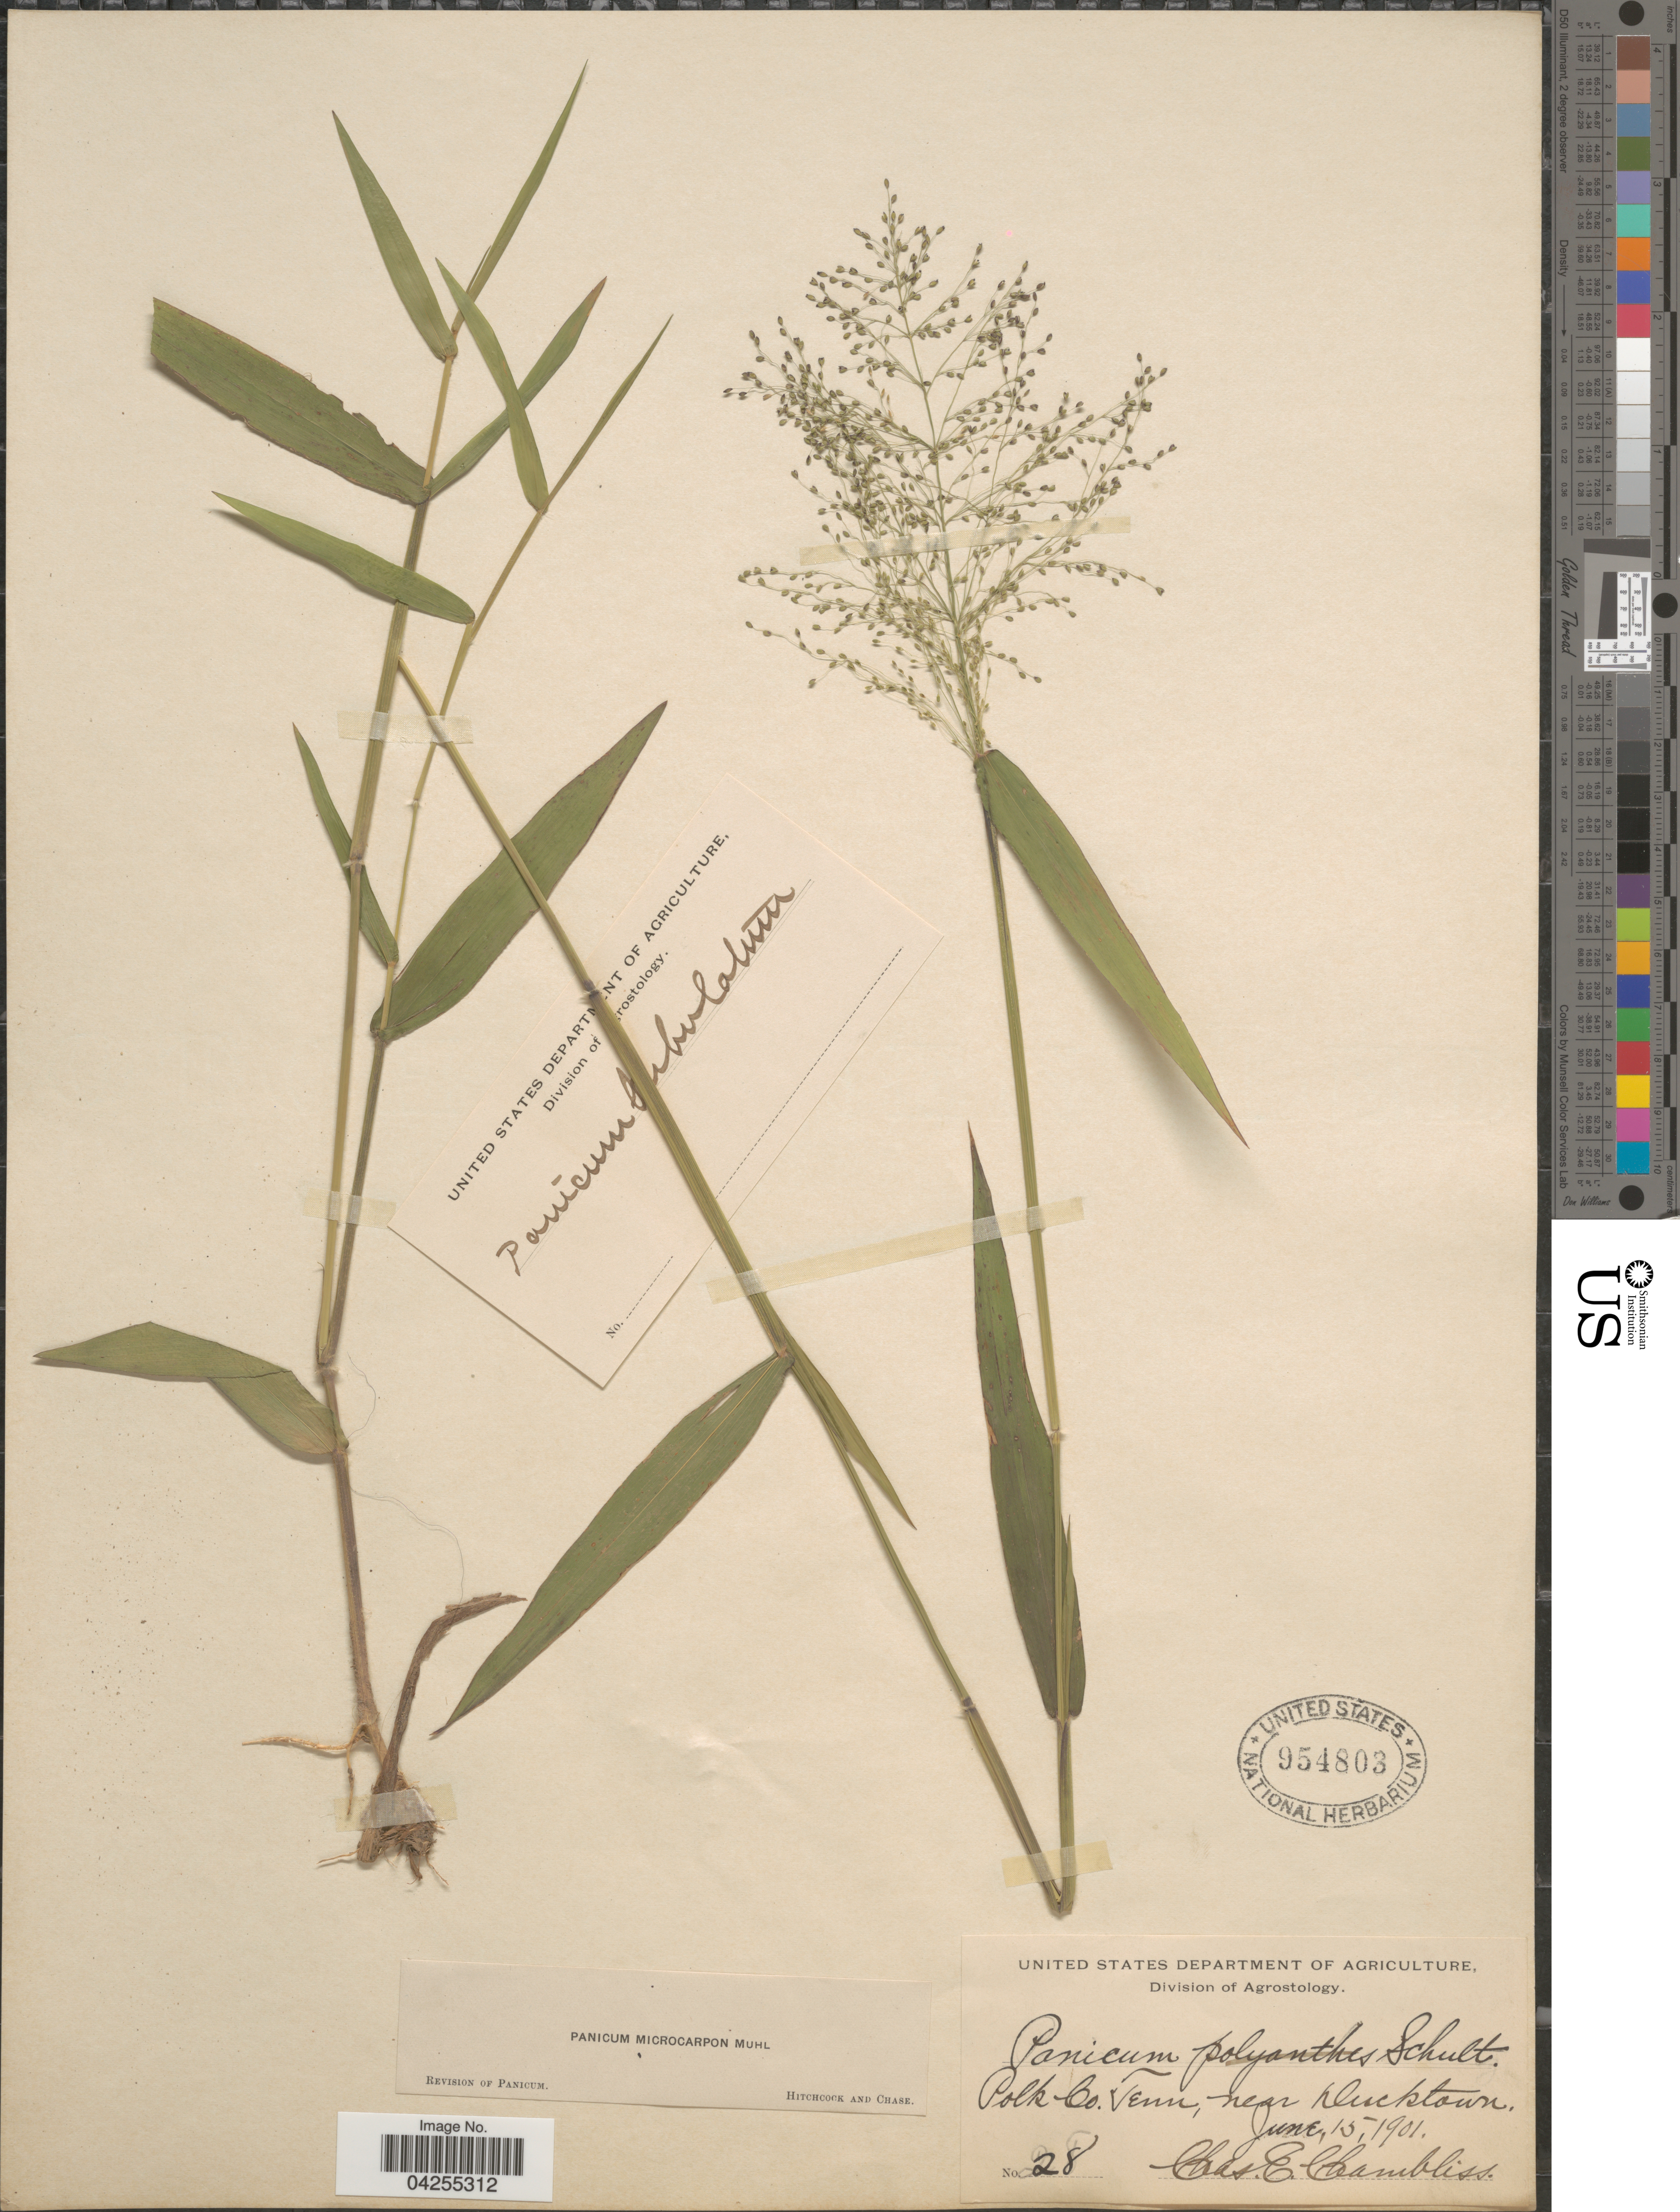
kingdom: Plantae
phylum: Tracheophyta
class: Liliopsida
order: Poales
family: Poaceae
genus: Dichanthelium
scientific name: Dichanthelium dichotomum var. dichotomum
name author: (L.) Gould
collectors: C. Chambliss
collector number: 28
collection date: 1901-06-15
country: United States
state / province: Tennessee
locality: Polk Co. Near Ducktown.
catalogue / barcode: US 954803